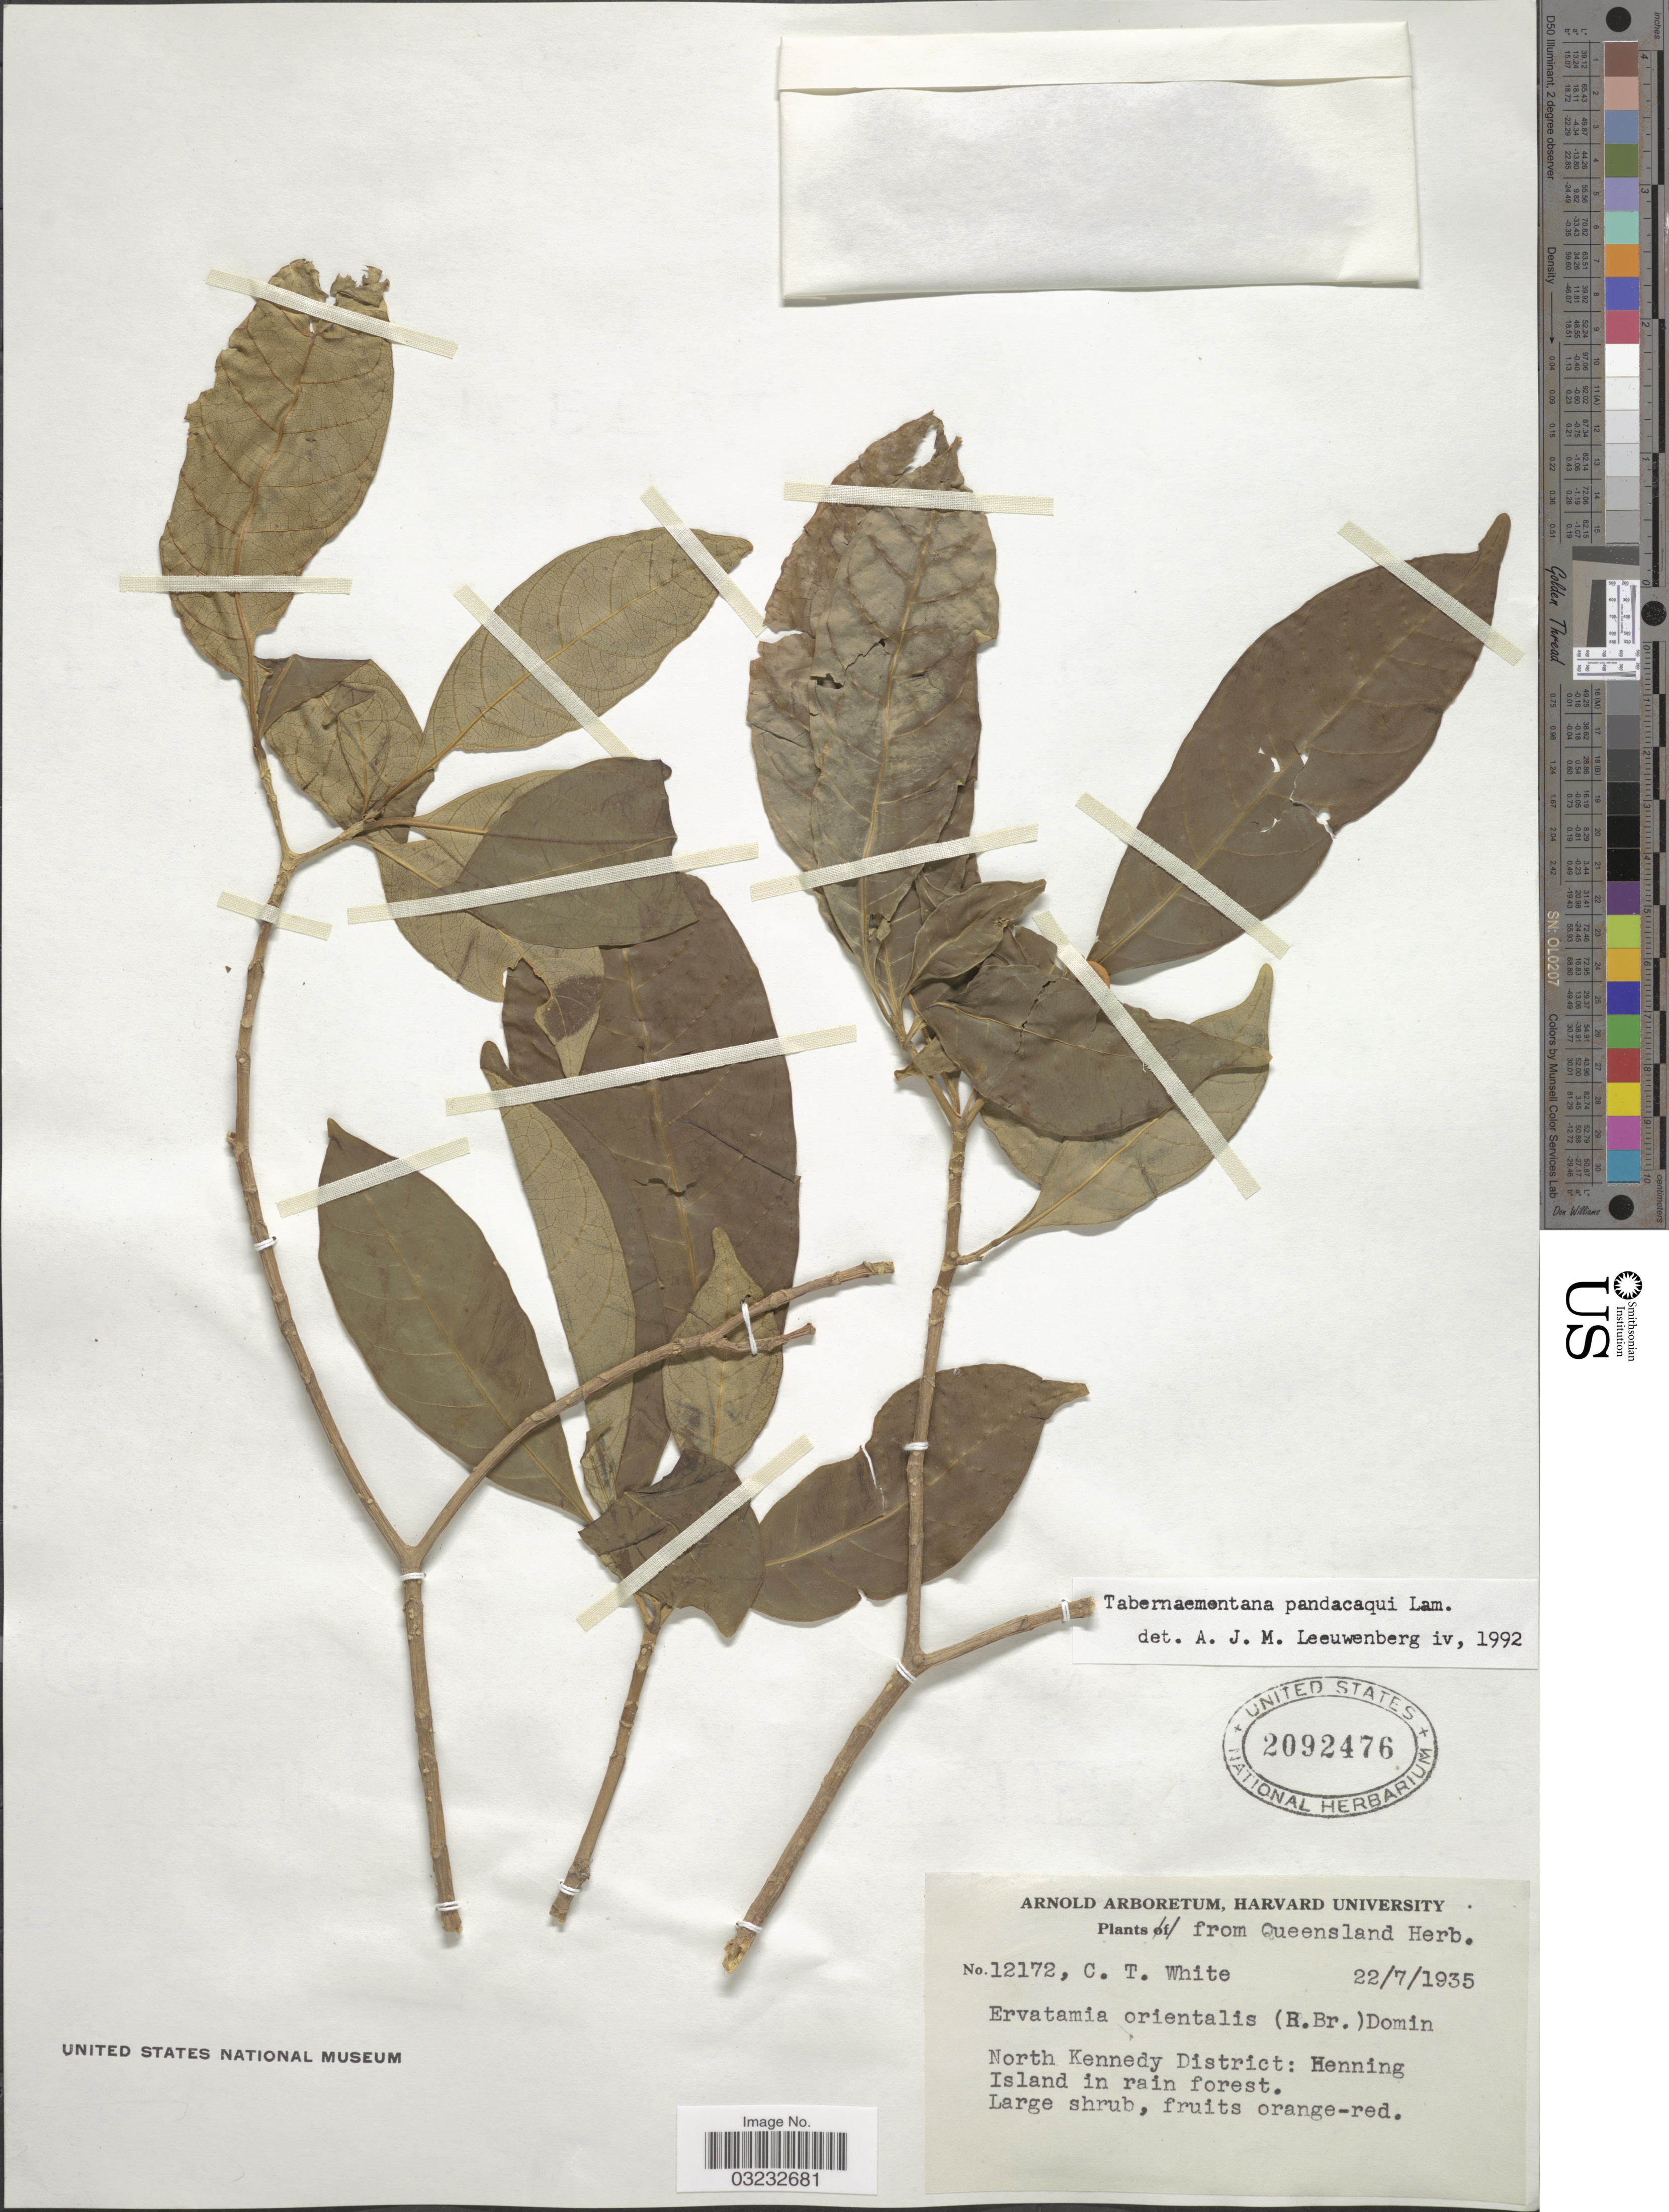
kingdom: Plantae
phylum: Tracheophyta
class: Magnoliopsida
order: Gentianales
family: Apocynaceae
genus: Tabernaemontana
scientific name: Tabernaemontana pandacaqui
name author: Poir.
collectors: C. T. White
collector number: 12172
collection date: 1935-07-22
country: Australia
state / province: Queensland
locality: North Kennedy District: Henning Island in rain forest.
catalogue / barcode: US 2092476